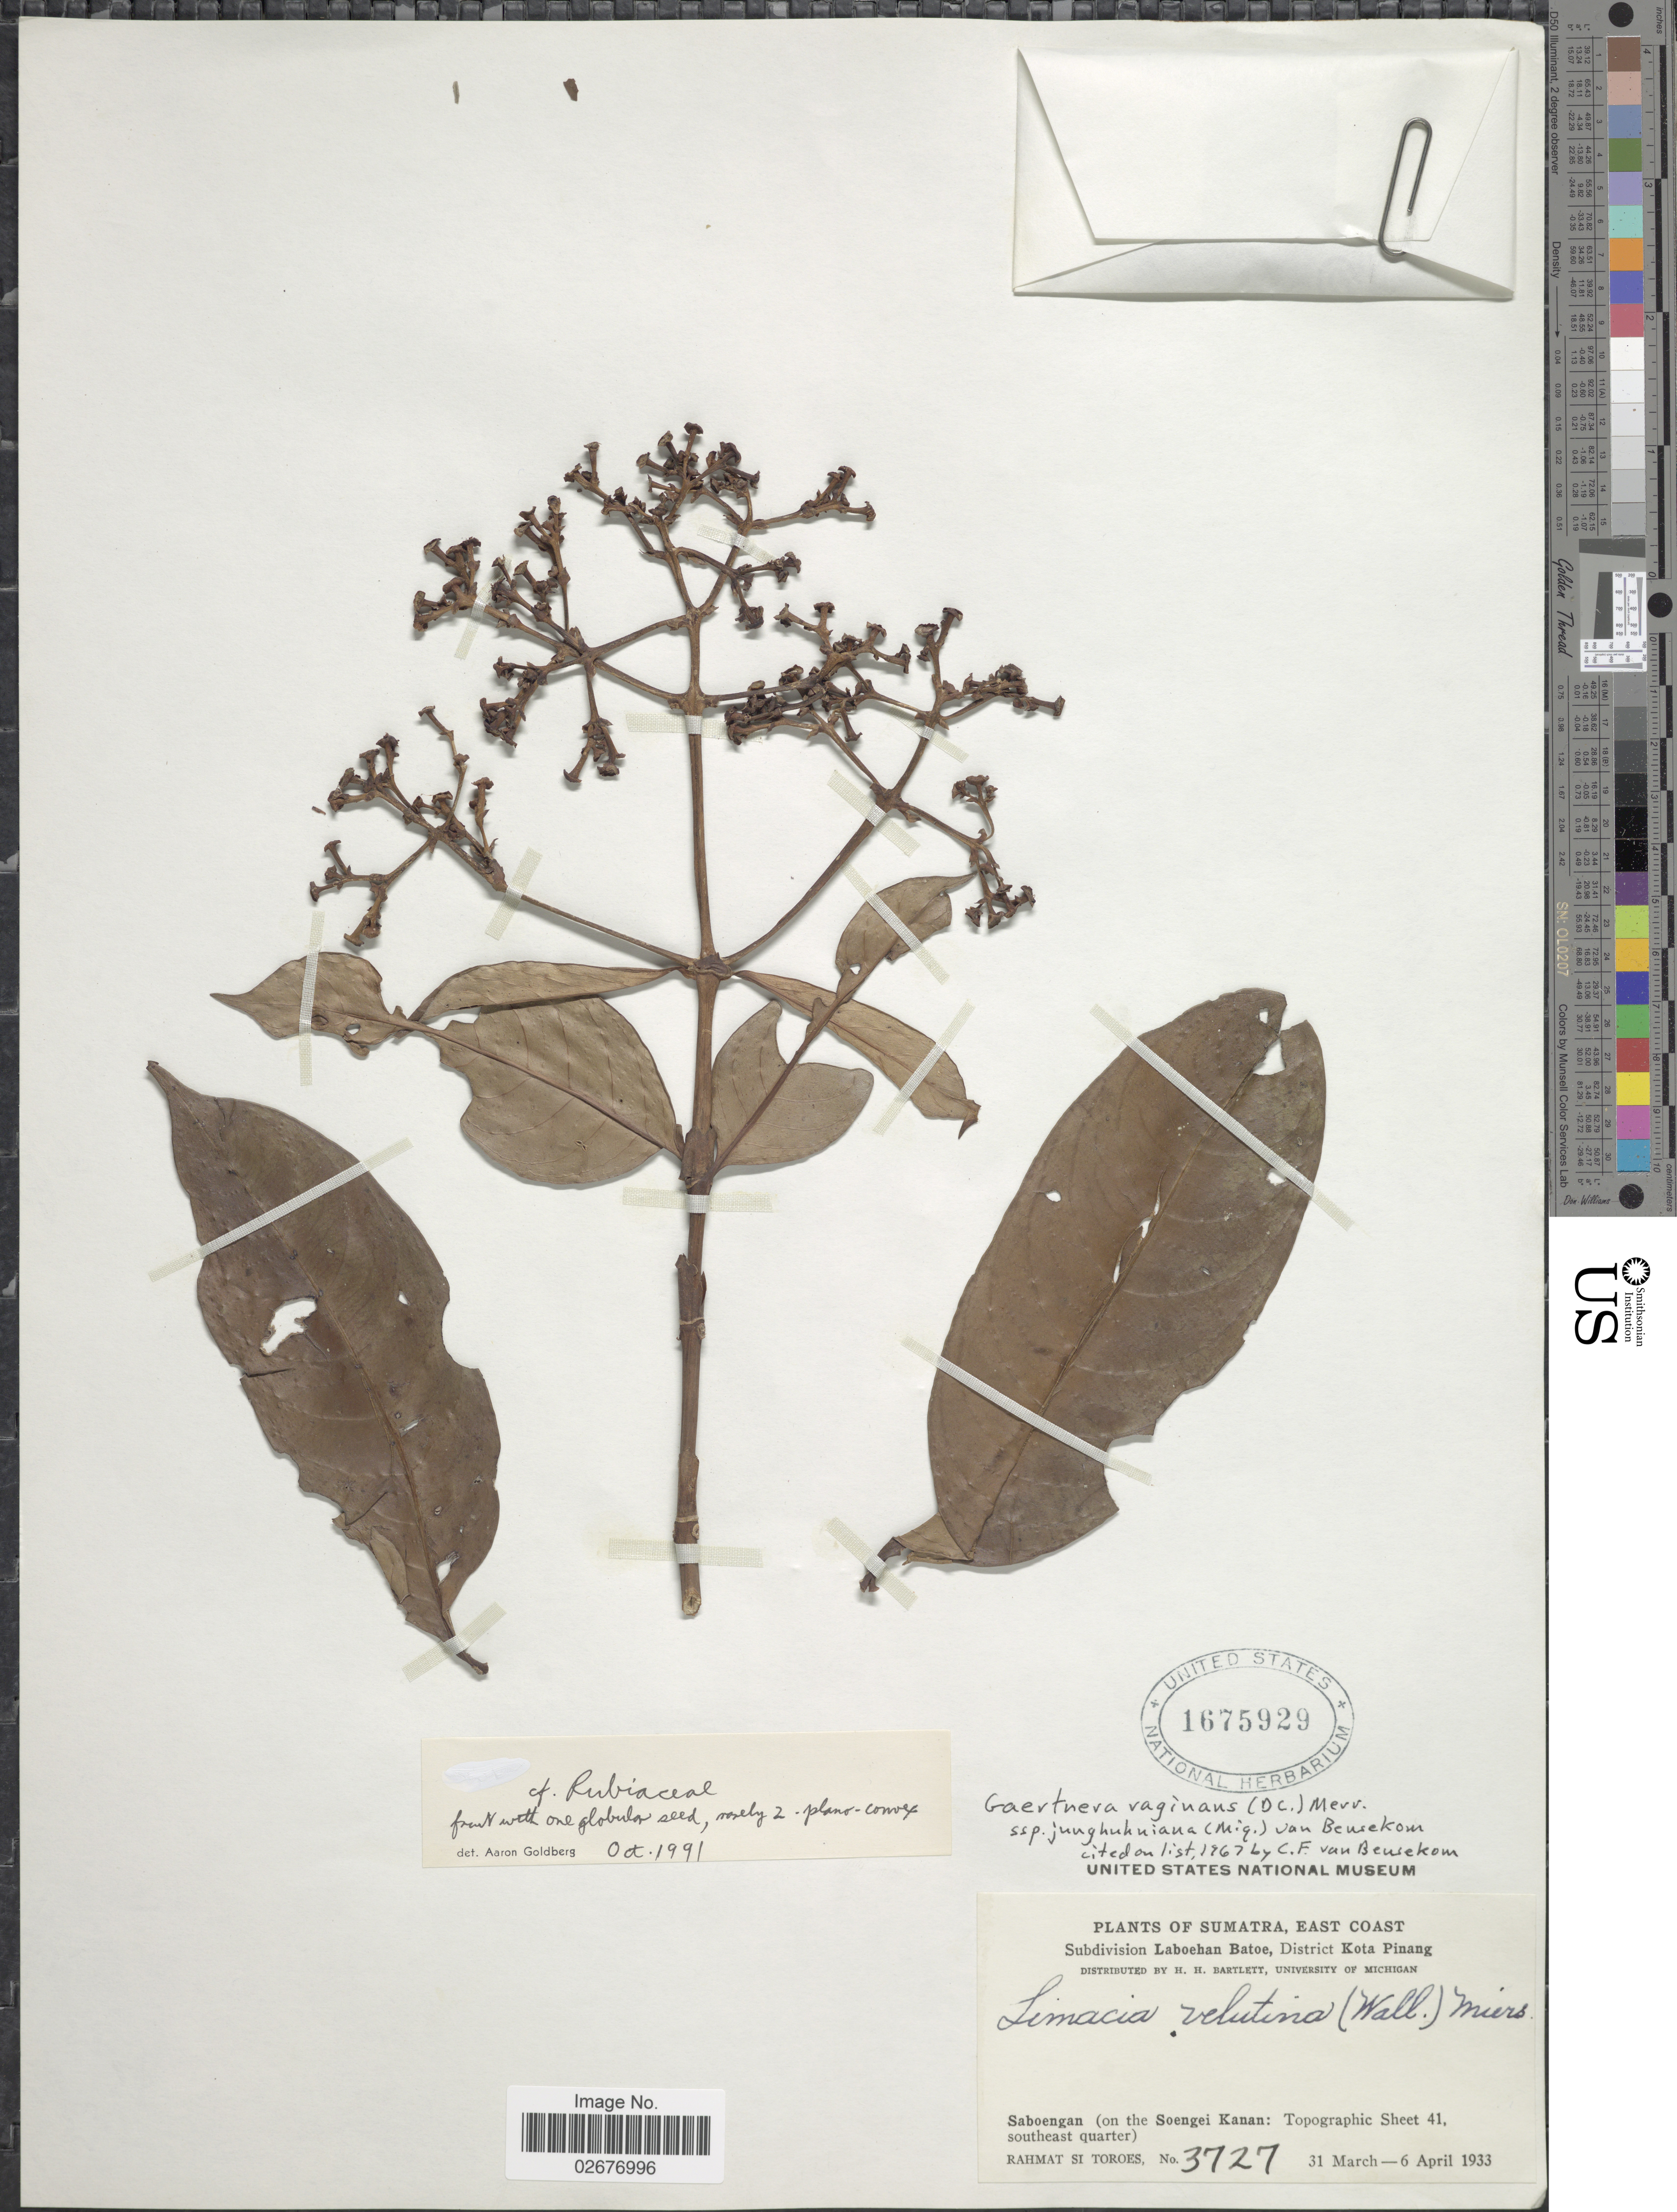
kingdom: Plantae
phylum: Tracheophyta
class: Magnoliopsida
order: Gentianales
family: Rubiaceae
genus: Gaertnera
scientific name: Gaertnera junghuhniana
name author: Miq.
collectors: Rahmat Si Boeea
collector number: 3727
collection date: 1933-03-31/1933-04-06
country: Indonesia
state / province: Sumatra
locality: East Coast, Subdivison Laboehan Batoe, District Kota Pinang, Soengan (on the Soengei Kanan: Topographic Sheet 41, southeastern quarter)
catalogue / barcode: US 1675929